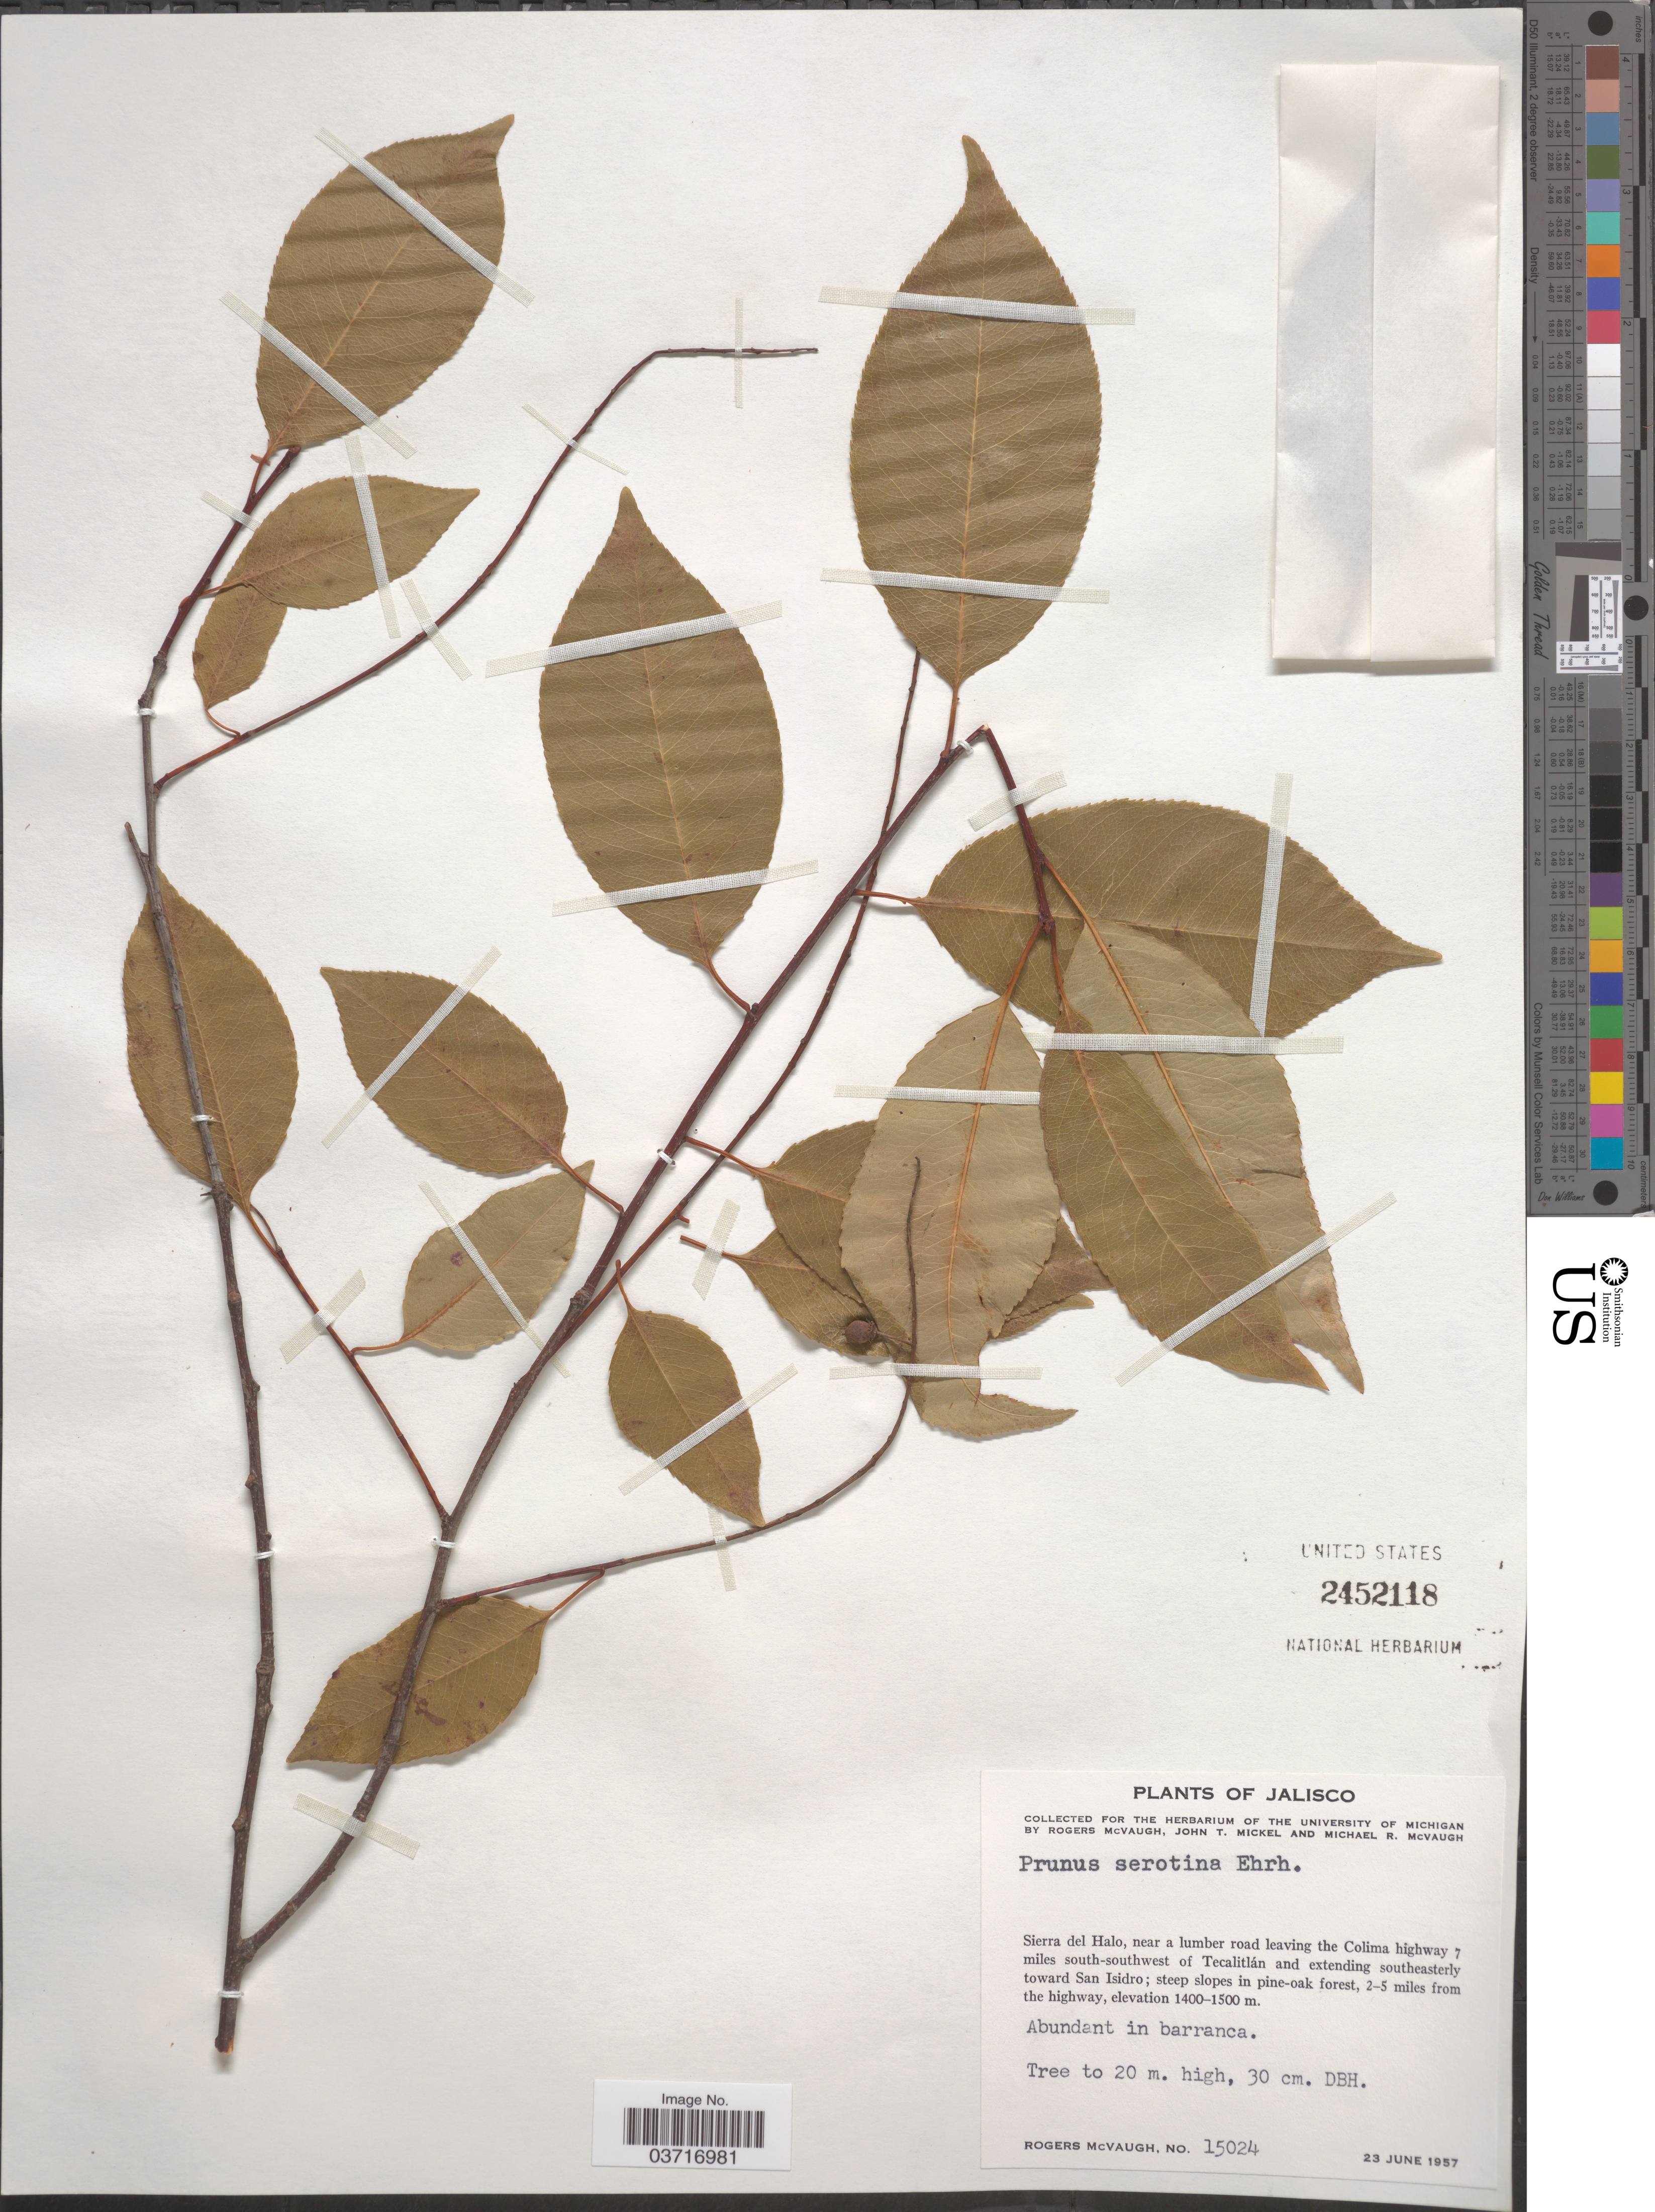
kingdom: Plantae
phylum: Tracheophyta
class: Magnoliopsida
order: Rosales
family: Rosaceae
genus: Prunus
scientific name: Prunus serotina subsp. serotina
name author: Ehrh.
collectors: R. McVaugh, J. T. Mickel & M. R. McVaugh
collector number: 15024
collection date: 1957-06-23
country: Mexico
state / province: Jalisco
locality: Sierra del Halo, near a lumber road leaving the Colima highway 7 miles south-southwest of Tecalitlán and extending southeasterly toward San Isidro.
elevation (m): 1400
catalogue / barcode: US 2452118